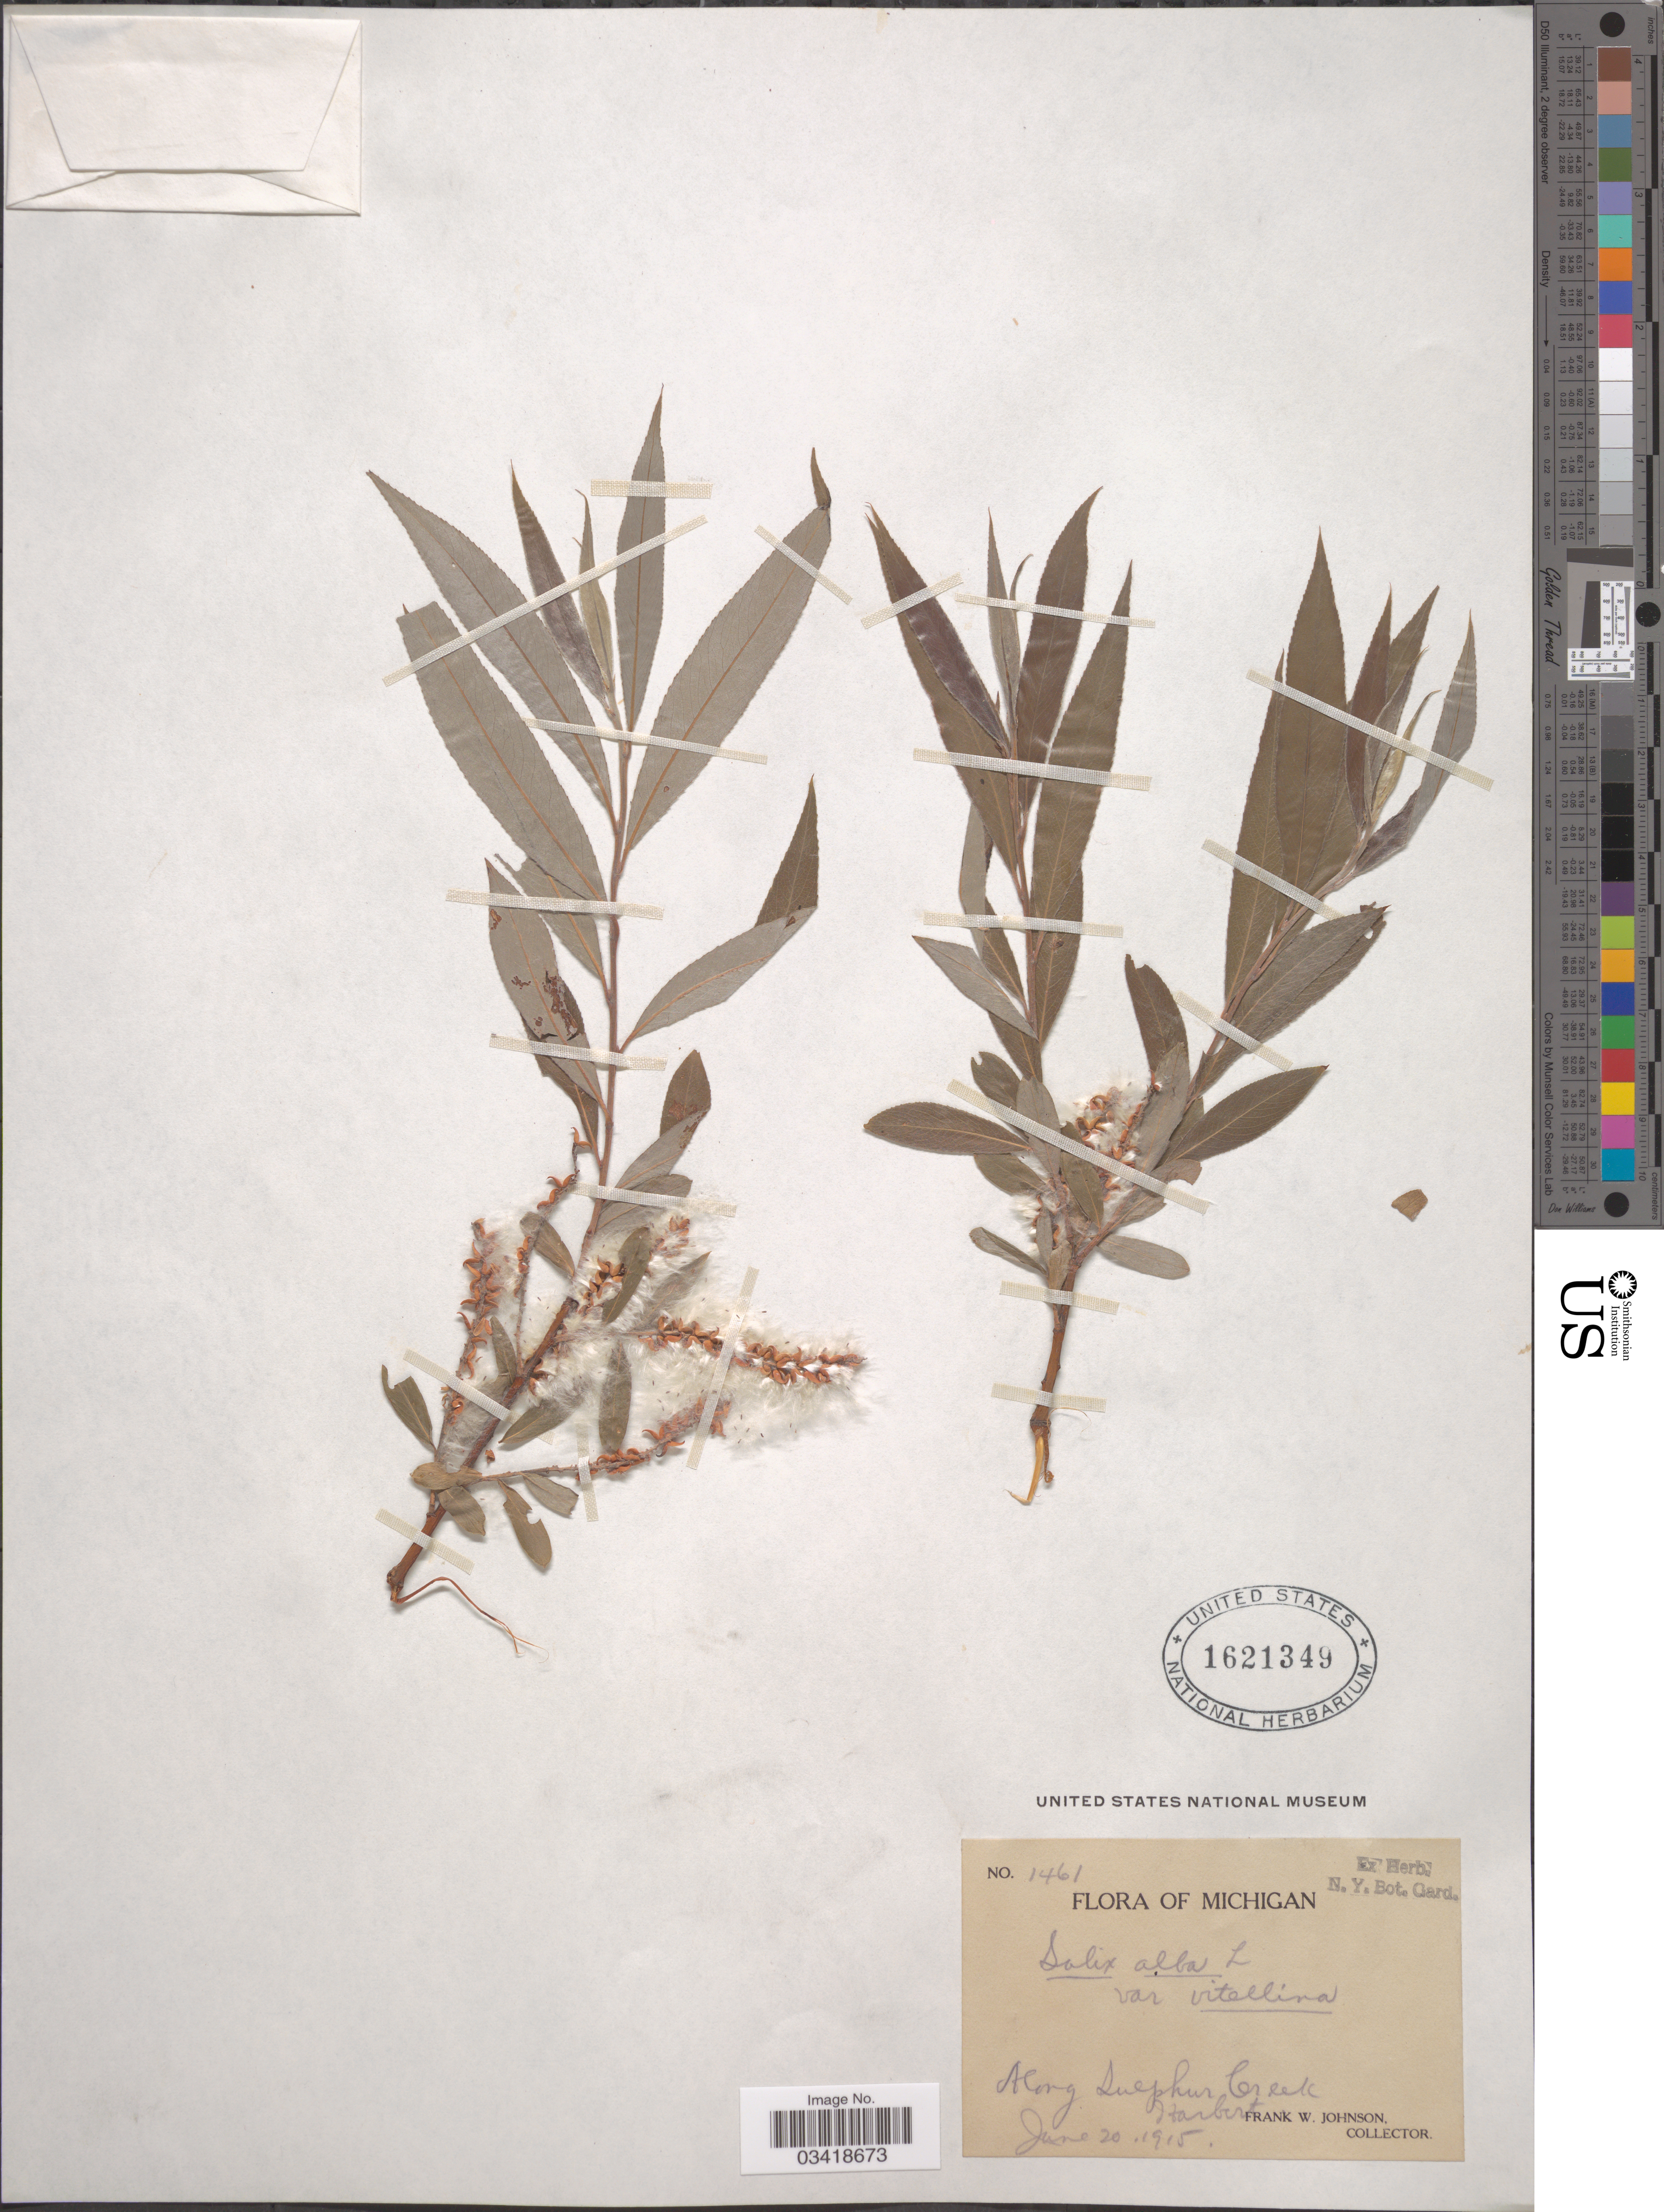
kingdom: Plantae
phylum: Tracheophyta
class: Magnoliopsida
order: Malpighiales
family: Salicaceae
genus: Salix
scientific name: Salix alba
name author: L.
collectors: F. W. Johnson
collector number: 1461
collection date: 1915-06-20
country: United States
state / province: Michigan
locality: Along Sulphur Creek. Harbert.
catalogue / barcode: US 1621349